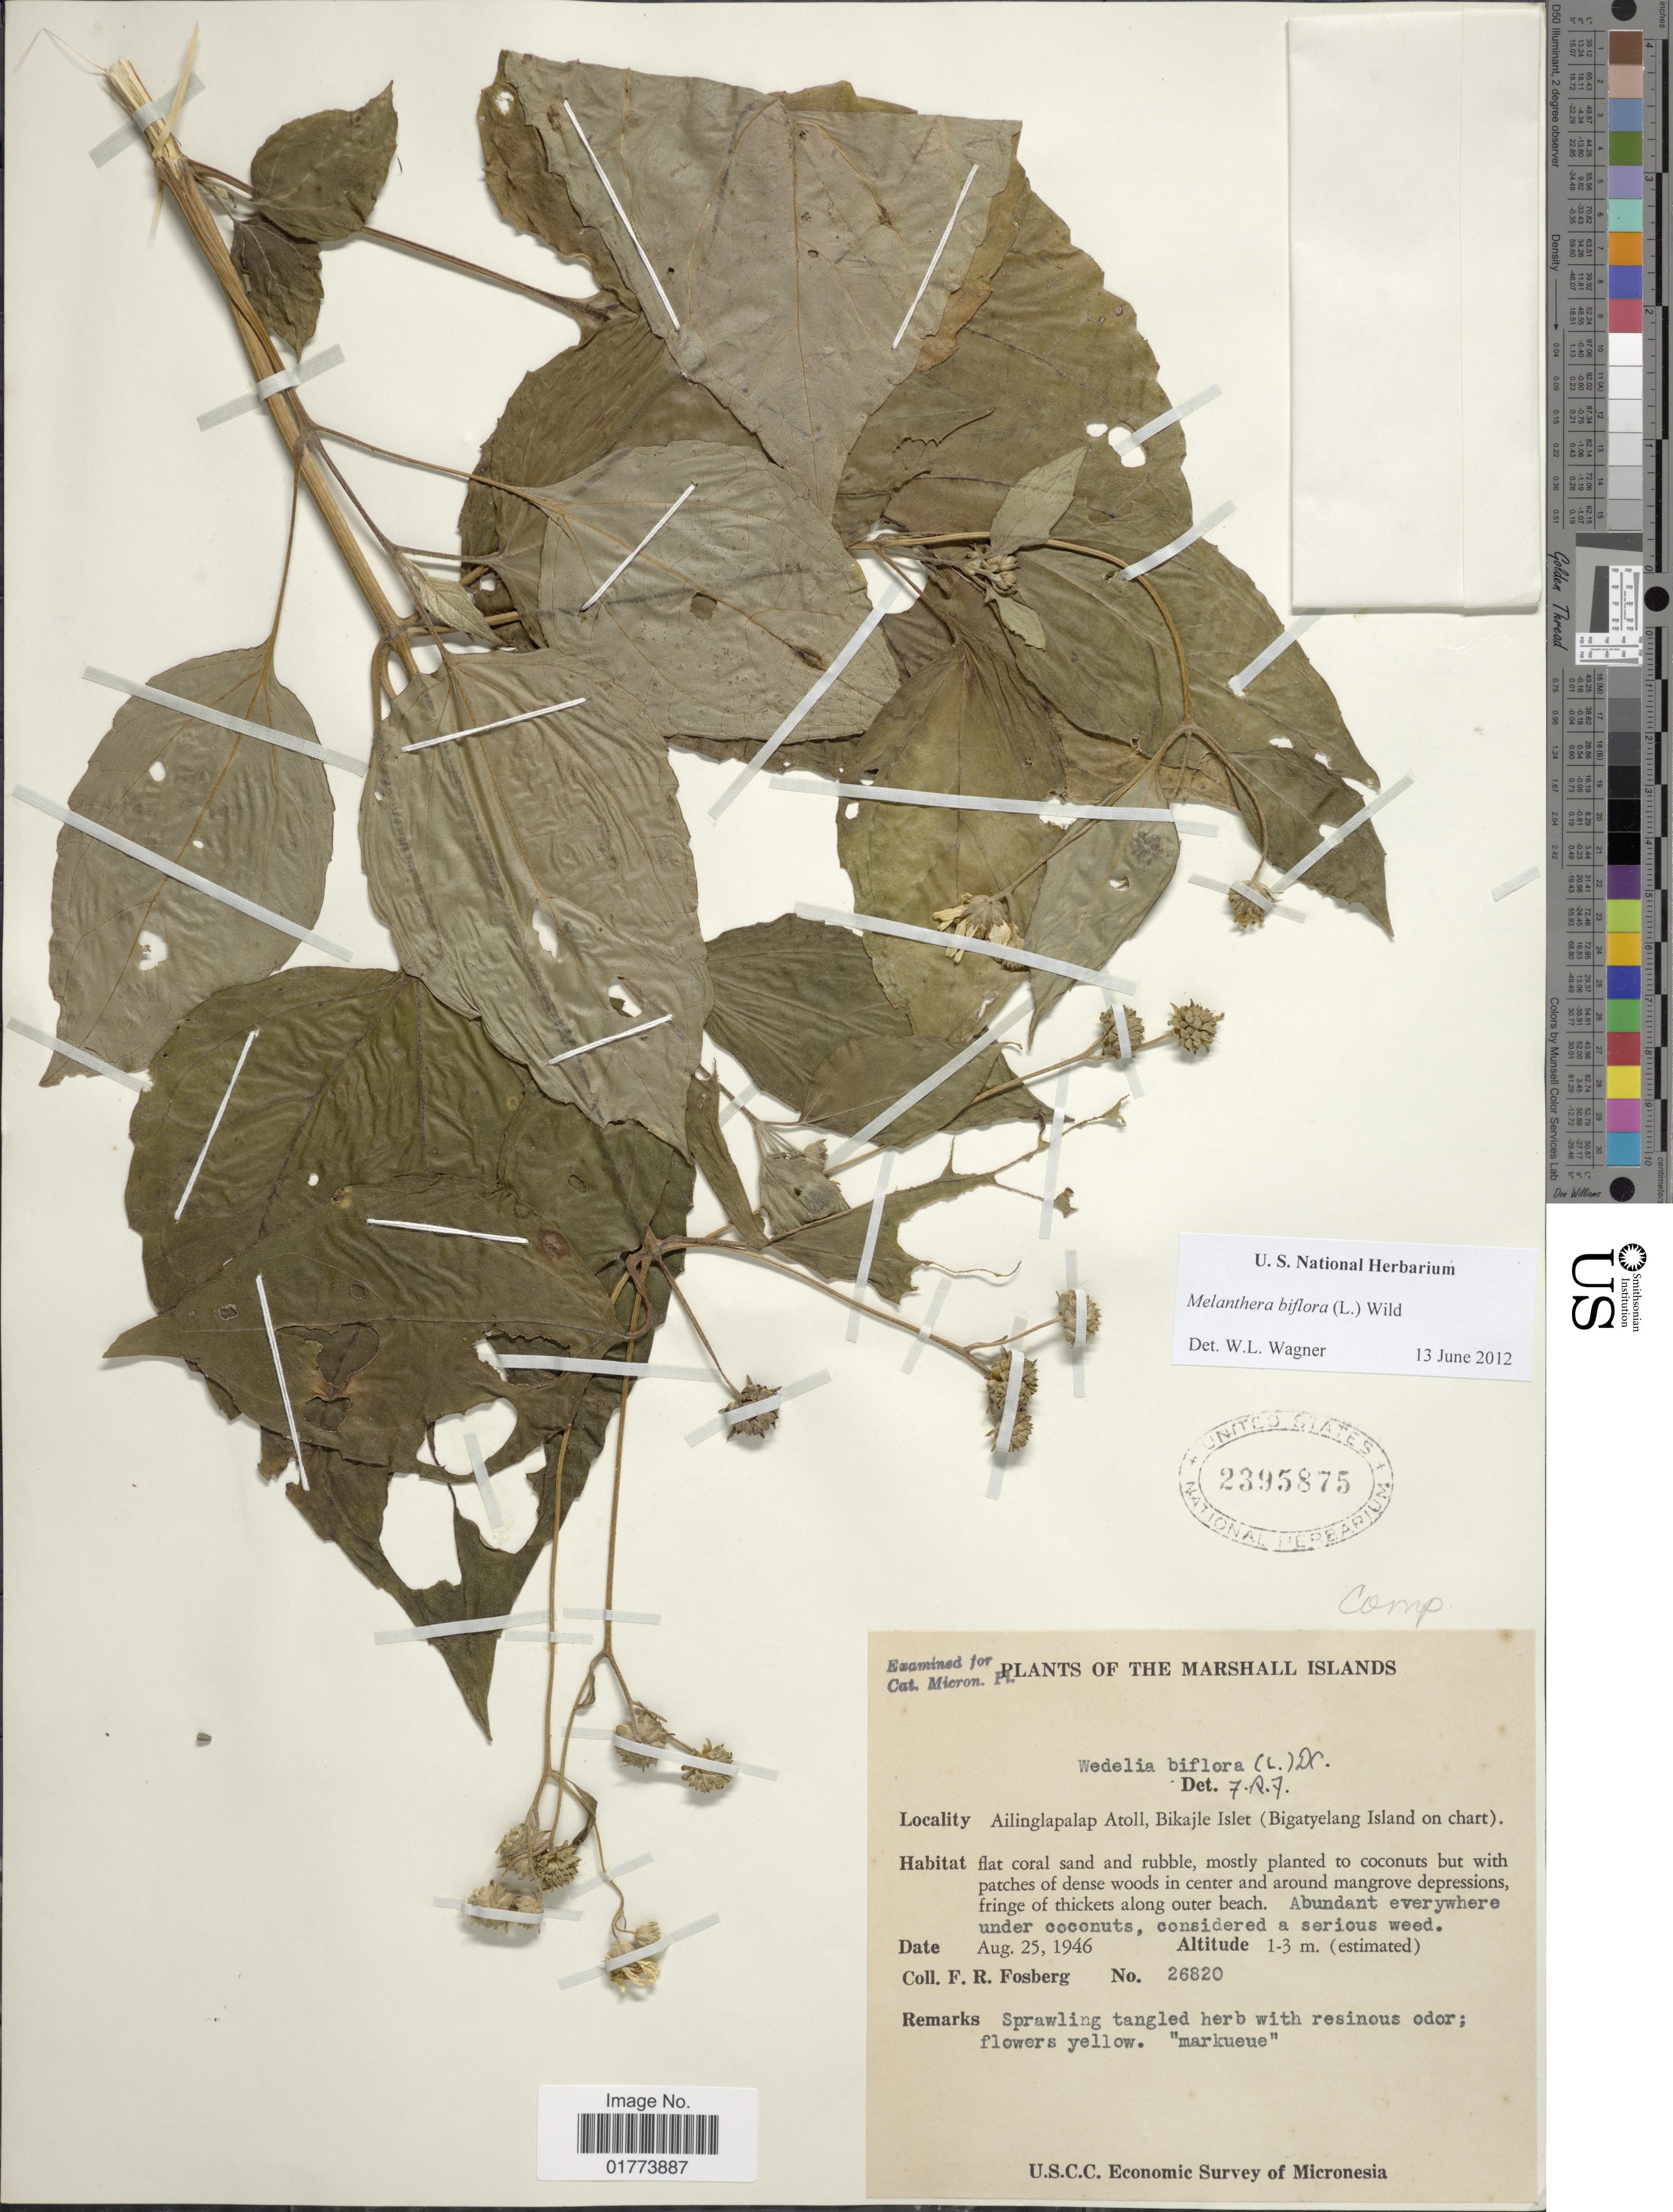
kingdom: Plantae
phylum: Tracheophyta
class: Magnoliopsida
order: Asterales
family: Asteraceae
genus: Wollastonia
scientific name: Wollastonia biflora var. biflora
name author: (L.) DC.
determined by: Wagner, W. L., (BOT), Smithsonian Institution - National Museum of Natural History (UNITED STATES)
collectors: F. R. Fosberg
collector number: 26820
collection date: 1946-08-25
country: Marshall Islands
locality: Ailinglapalap Atoll, Bikajle Islet (Bigatyelang Island on chart)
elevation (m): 1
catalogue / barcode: US 2395875